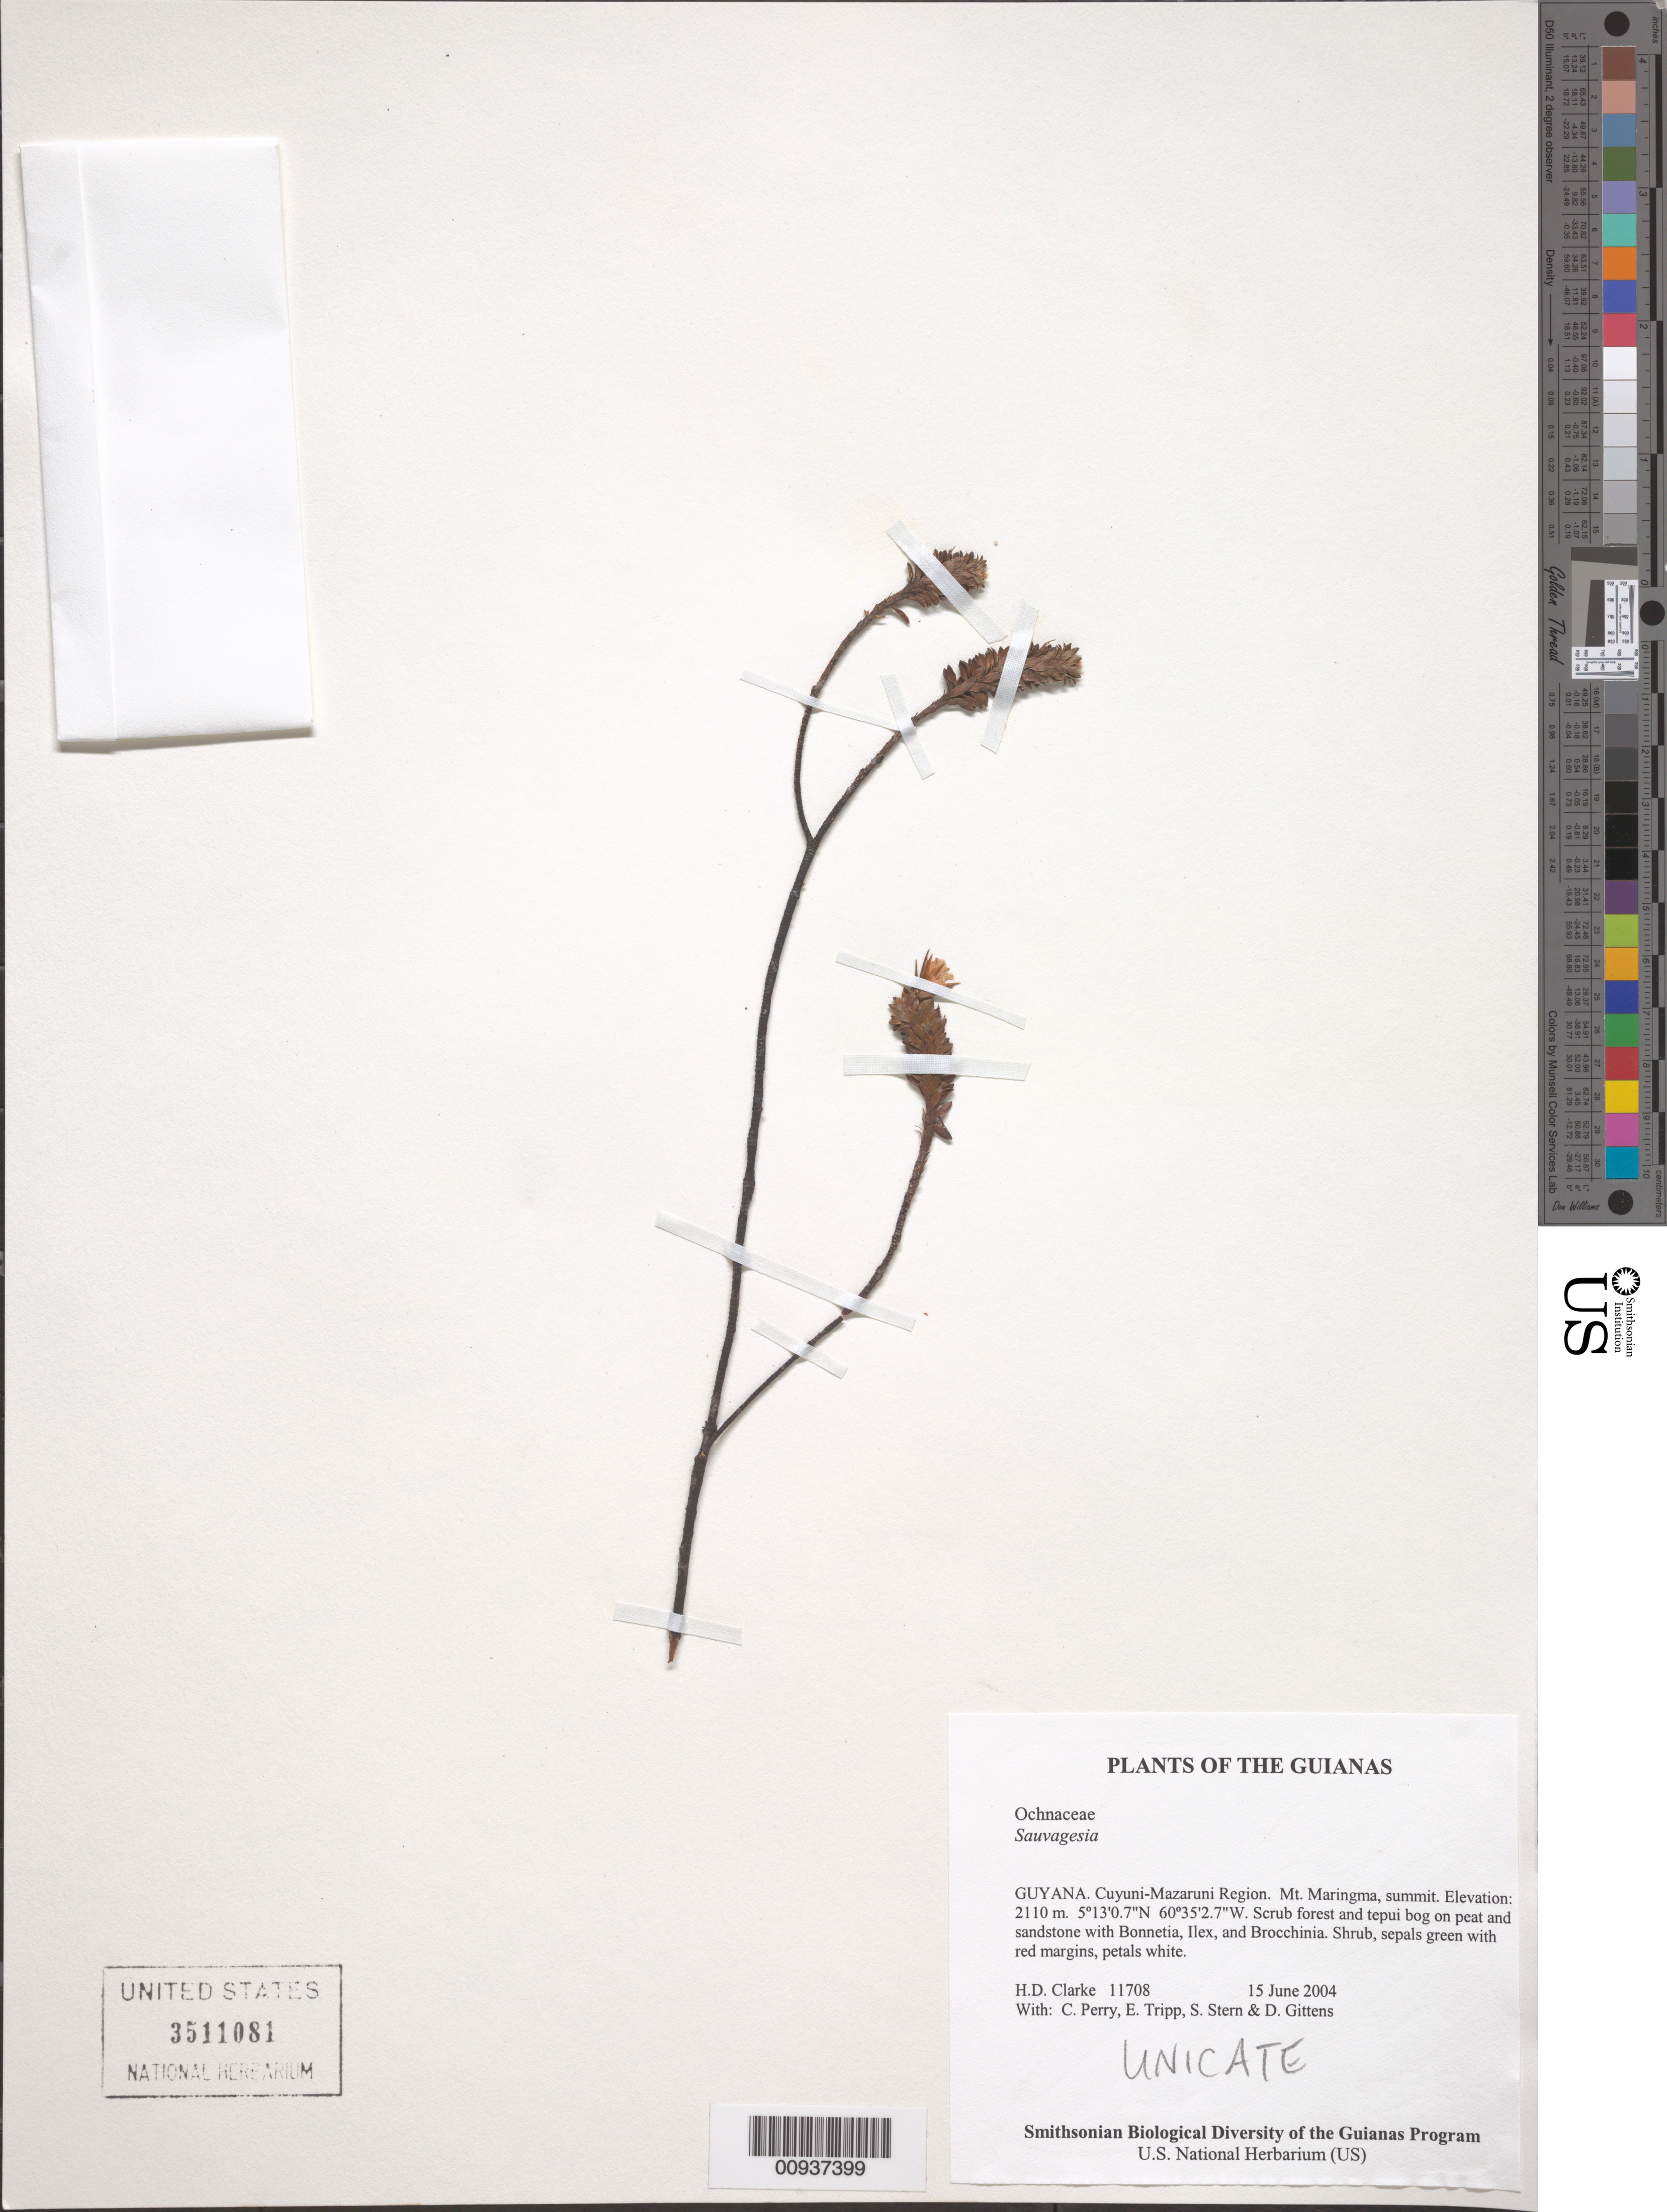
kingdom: Plantae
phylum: Tracheophyta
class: Magnoliopsida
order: Malpighiales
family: Ochnaceae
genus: Sauvagesia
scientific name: Sauvagesia sp.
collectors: H. D. Clarke, C. Perry, E. Tripp, S. R. Stern & D. Gittens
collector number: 11708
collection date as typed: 15 June 2004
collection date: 2004-06-15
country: Guyana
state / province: Cuyuni-Mazaruni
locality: Mt. Maringma, summit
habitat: Scrub forest and tepui bog on peat and sandstone with Bonnetia, Ilex, and Brocchinia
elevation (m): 2110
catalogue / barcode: US 3511081